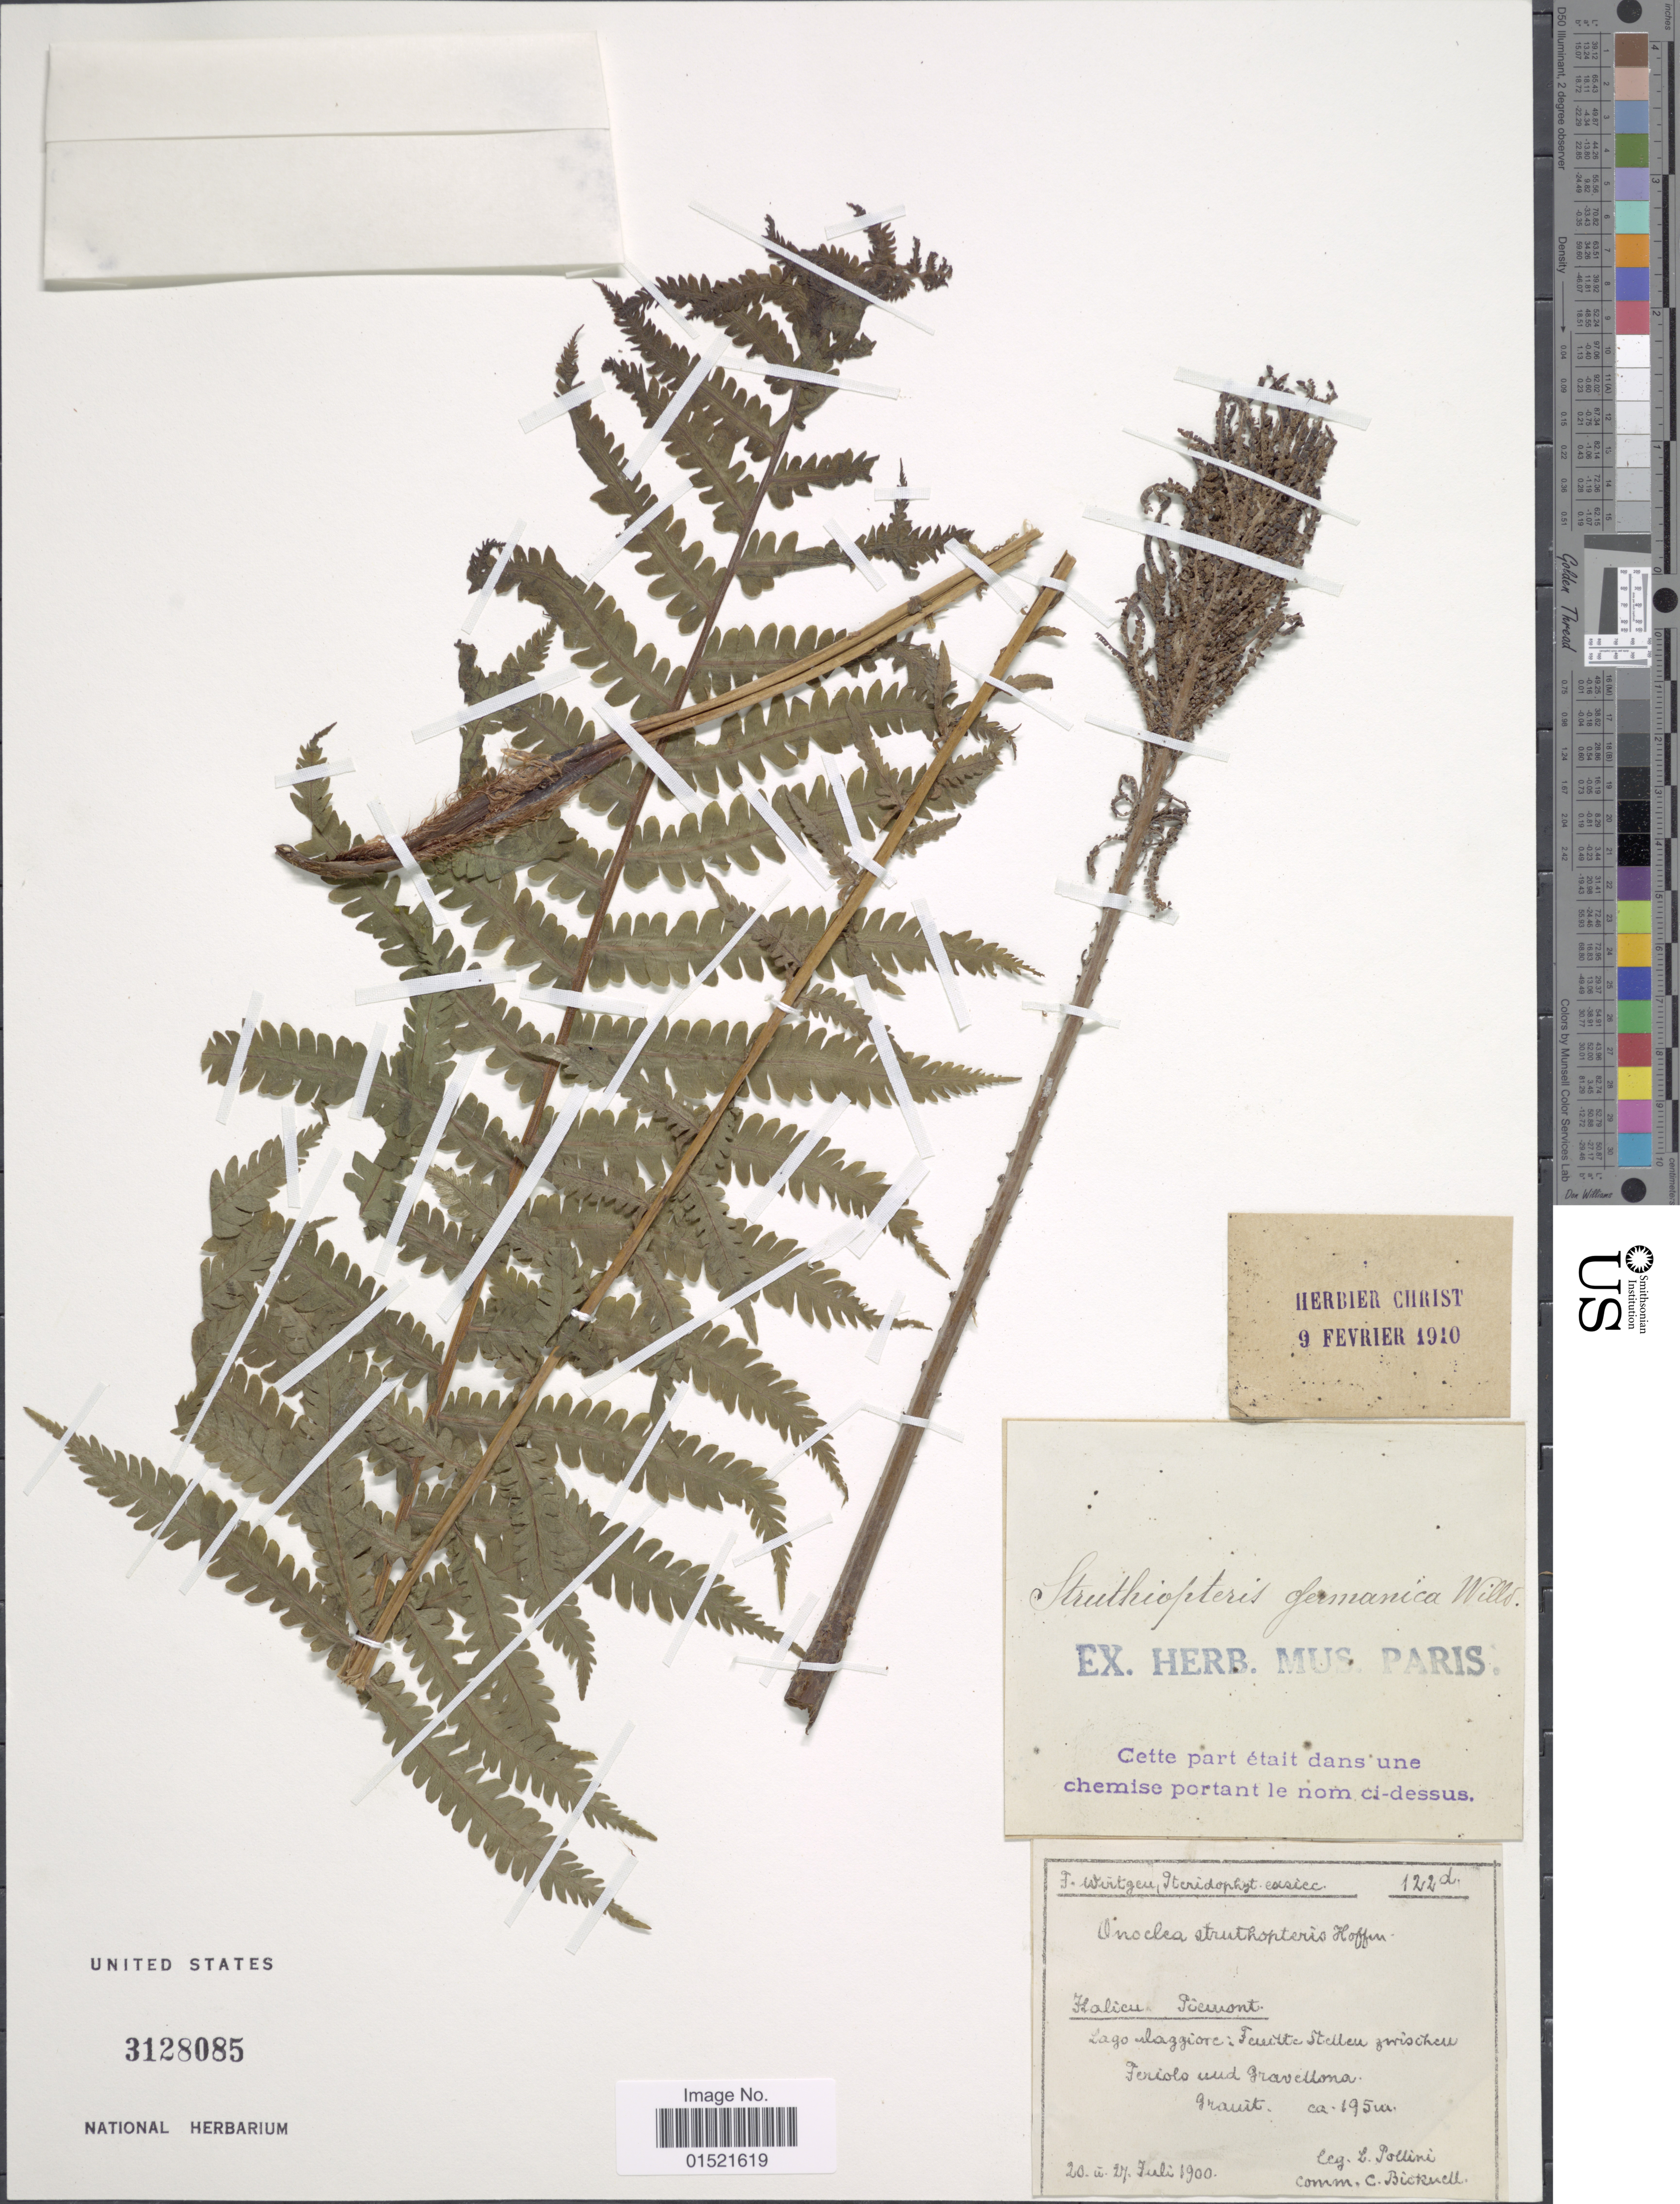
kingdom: Plantae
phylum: Tracheophyta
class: Polypodiopsida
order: Polypodiales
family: Onocleaceae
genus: Matteuccia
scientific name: Matteuccia struthiopteris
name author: (L.) Tod.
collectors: L. Pollini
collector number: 122d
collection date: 1900-07-20/1900-07-27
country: Italy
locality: Piemont, Lago Maggiore: Feulte Stellen Zwischen Feriolo und Gravellona.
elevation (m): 195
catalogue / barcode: US 3128085